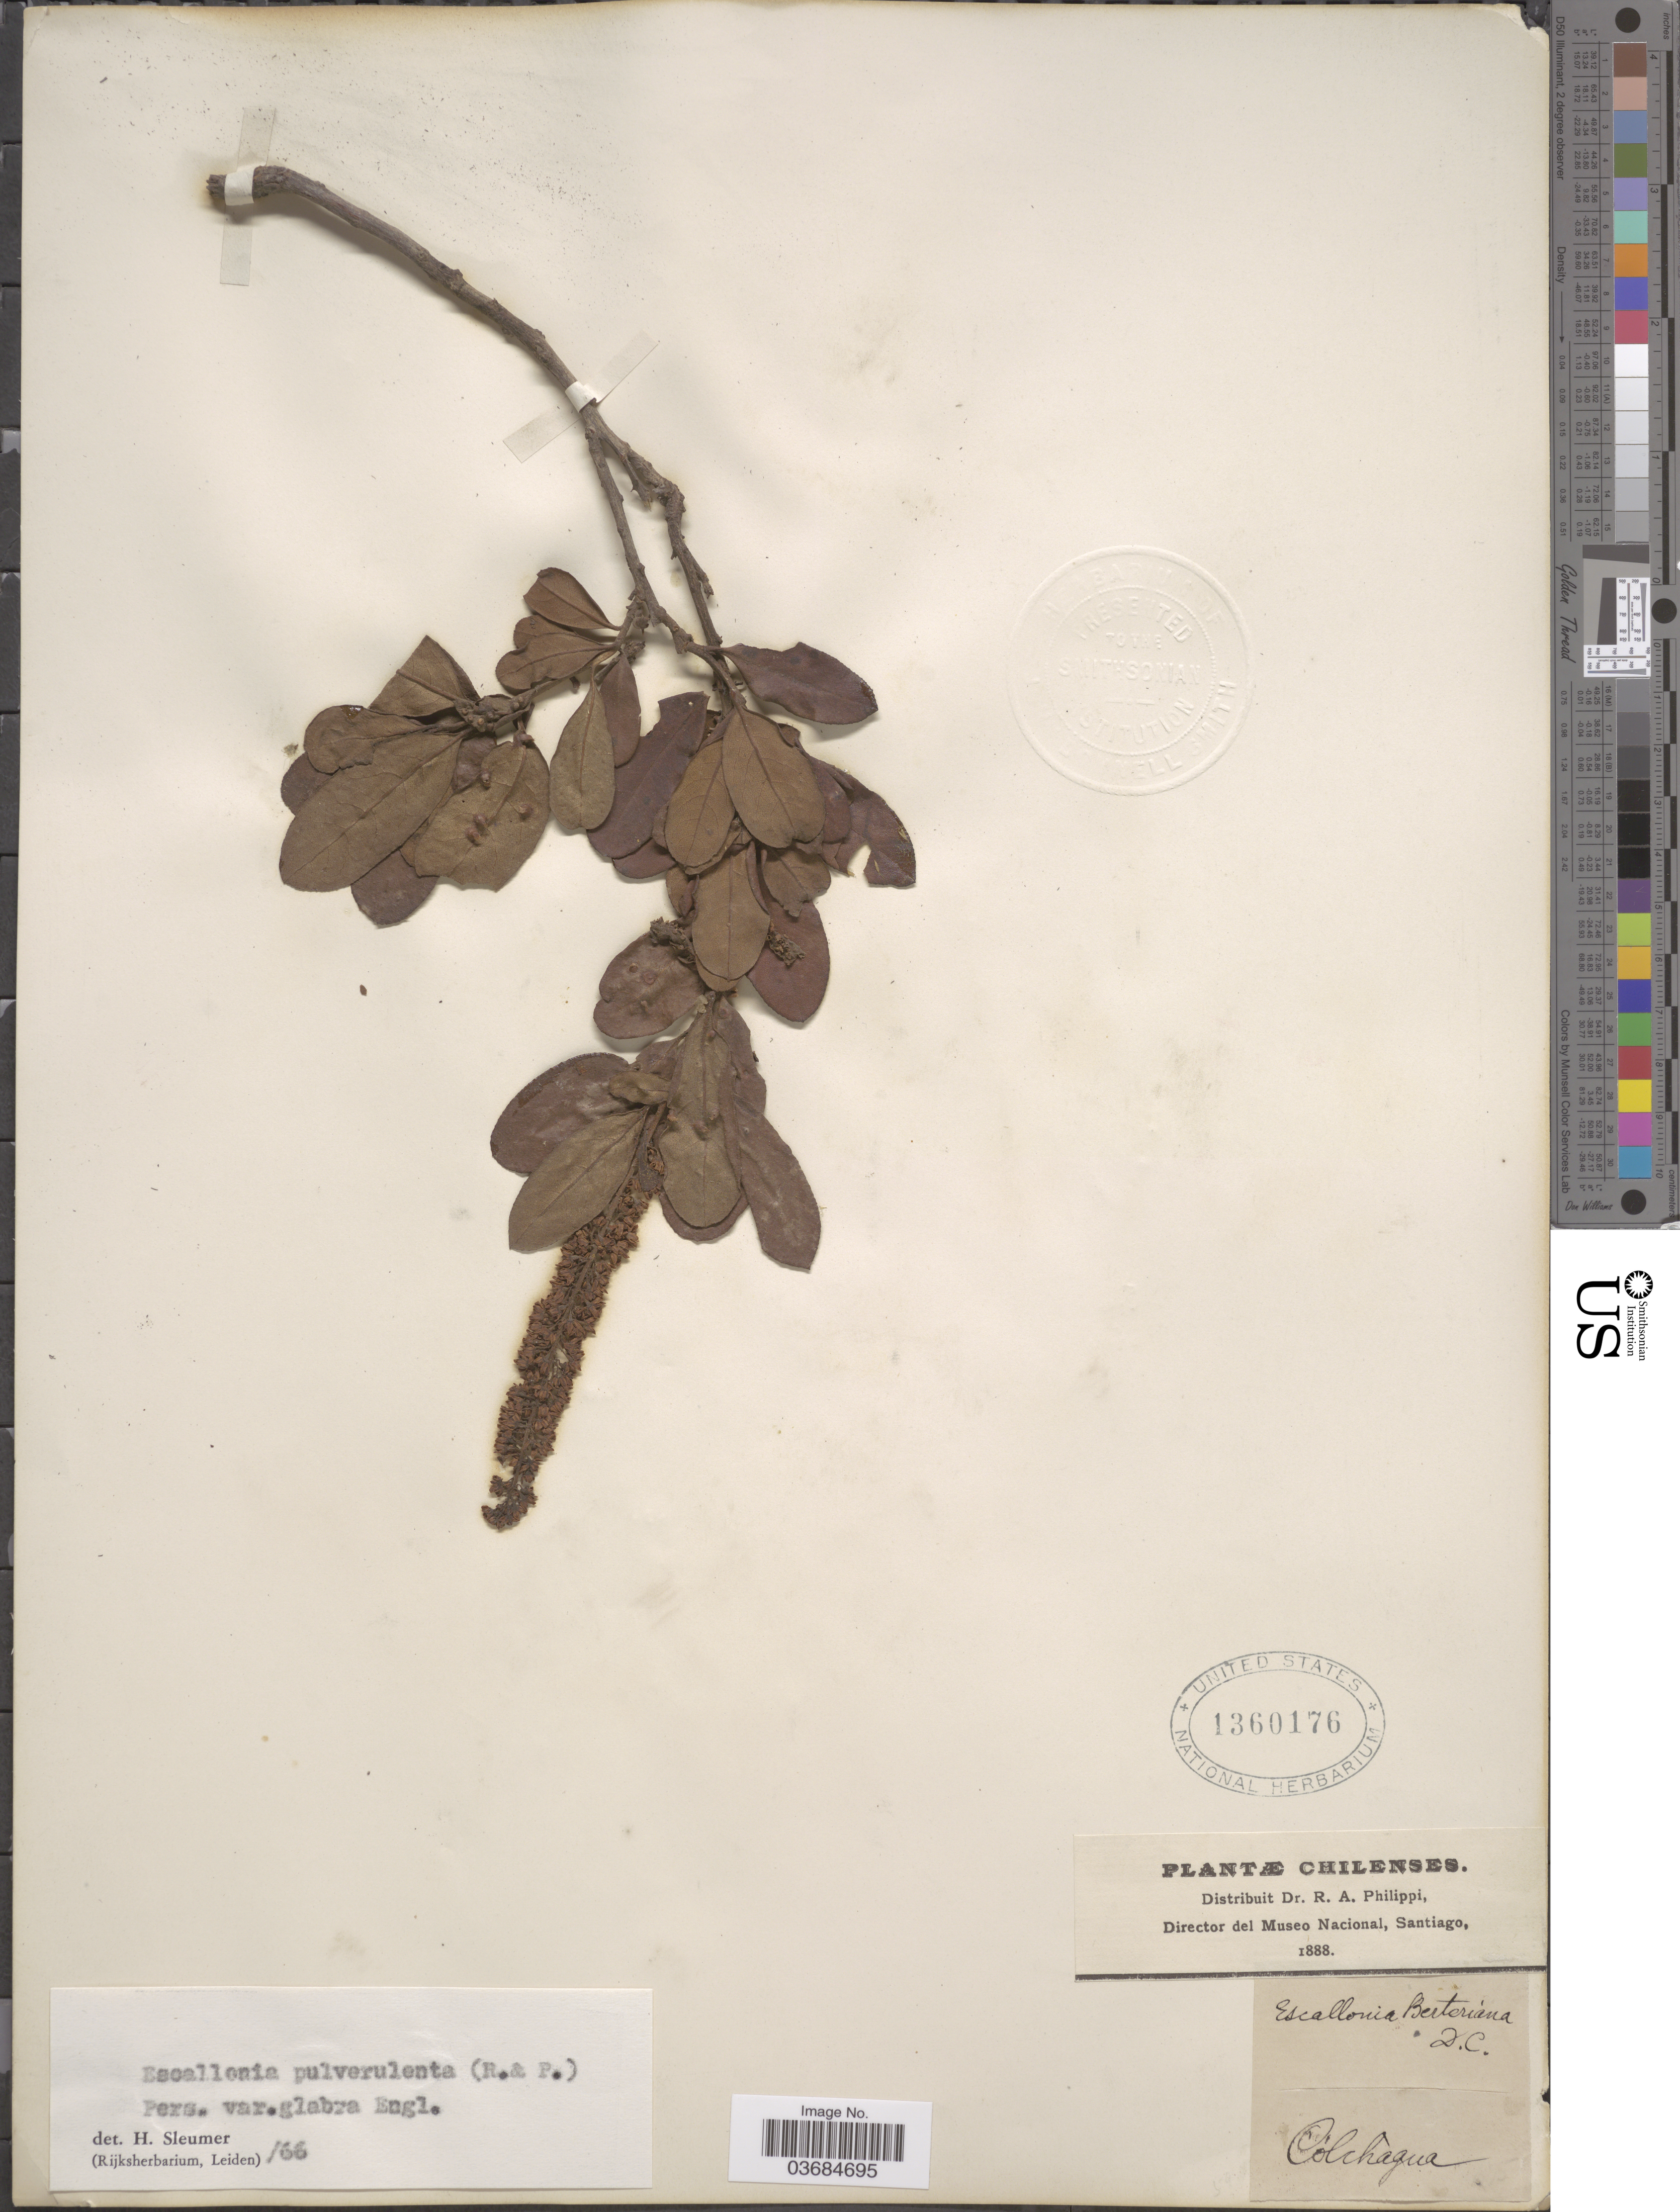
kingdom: Plantae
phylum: Tracheophyta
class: Magnoliopsida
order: Escalloniales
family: Escalloniaceae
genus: Escallonia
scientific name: Escallonia pulverulenta var. glabra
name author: Engl.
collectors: R. A. Philippi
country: Chile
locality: Cólchagua.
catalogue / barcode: US 1360176